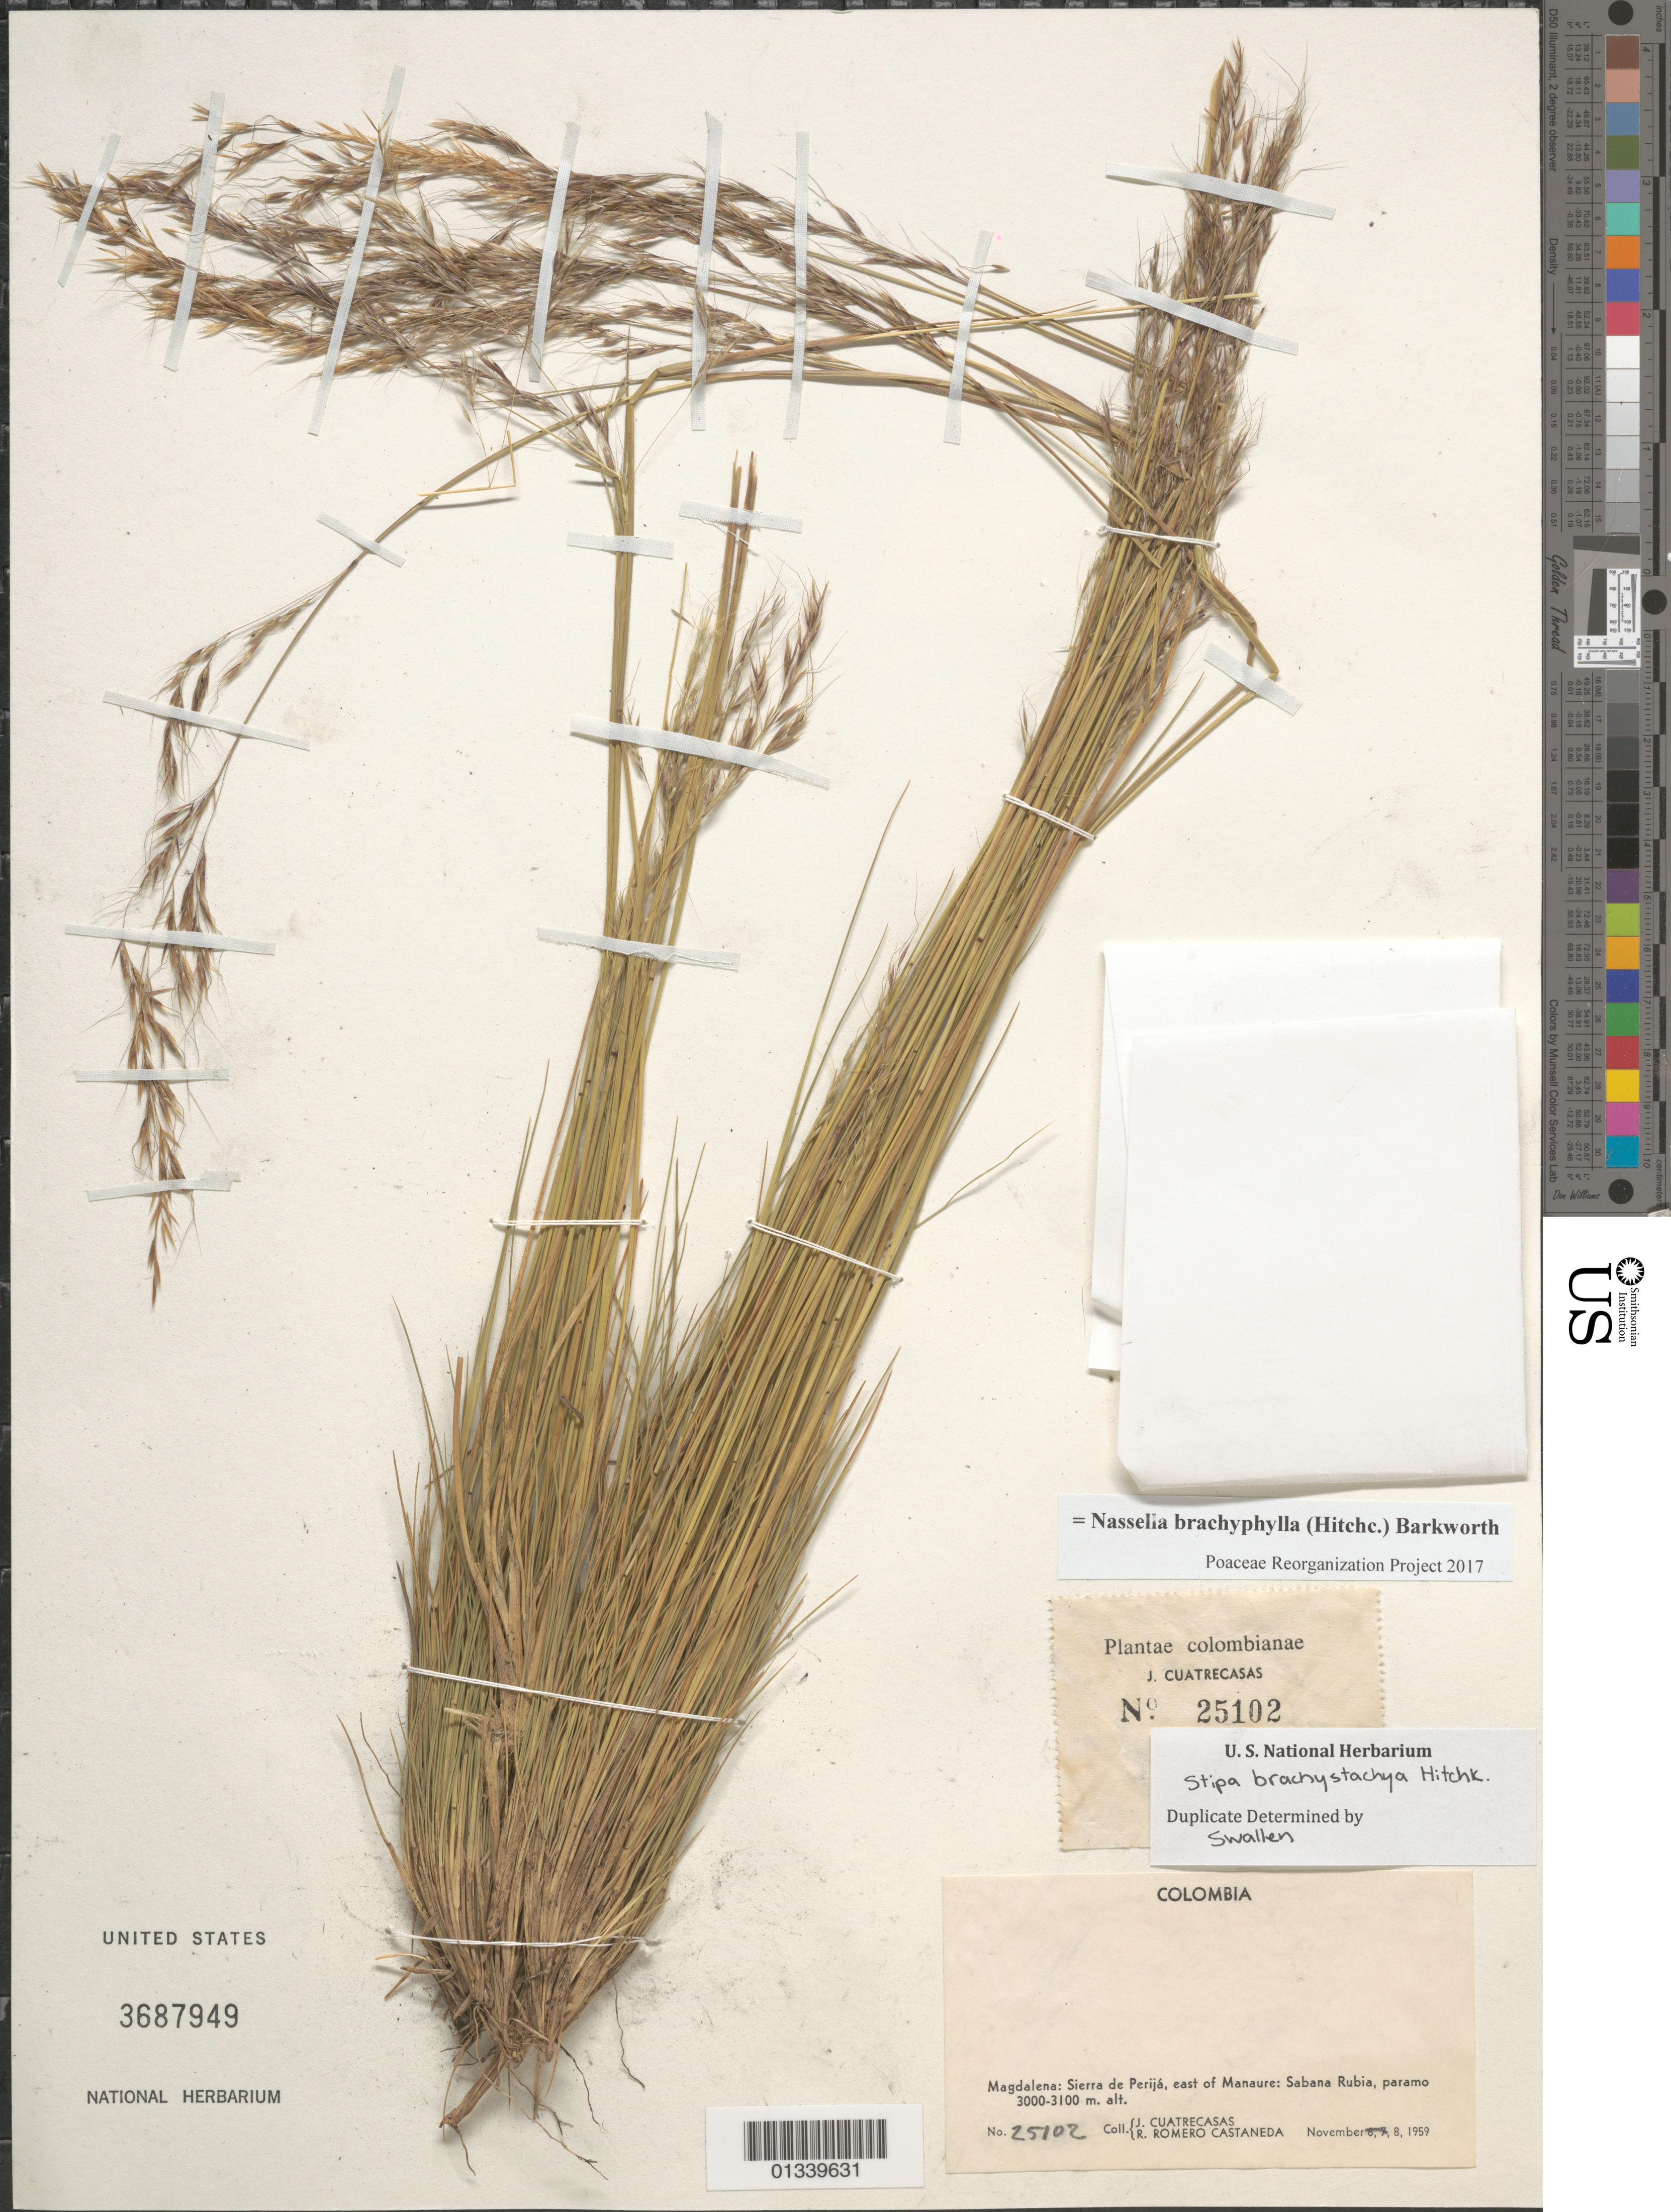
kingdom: Plantae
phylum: Tracheophyta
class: Liliopsida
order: Poales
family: Poaceae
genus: Nassella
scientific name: Nassella brachyphylla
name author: (Hitchc.) Barkworth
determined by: Poaceae Reorganization Project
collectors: J. Cuatrecasas & R. Romero Castañeda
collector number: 25102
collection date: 1959-11-08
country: Colombia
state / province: Magdalena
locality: Sierra de Perija, east of Manaure: Sabana Rubia.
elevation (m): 3000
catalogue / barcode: US 3687949